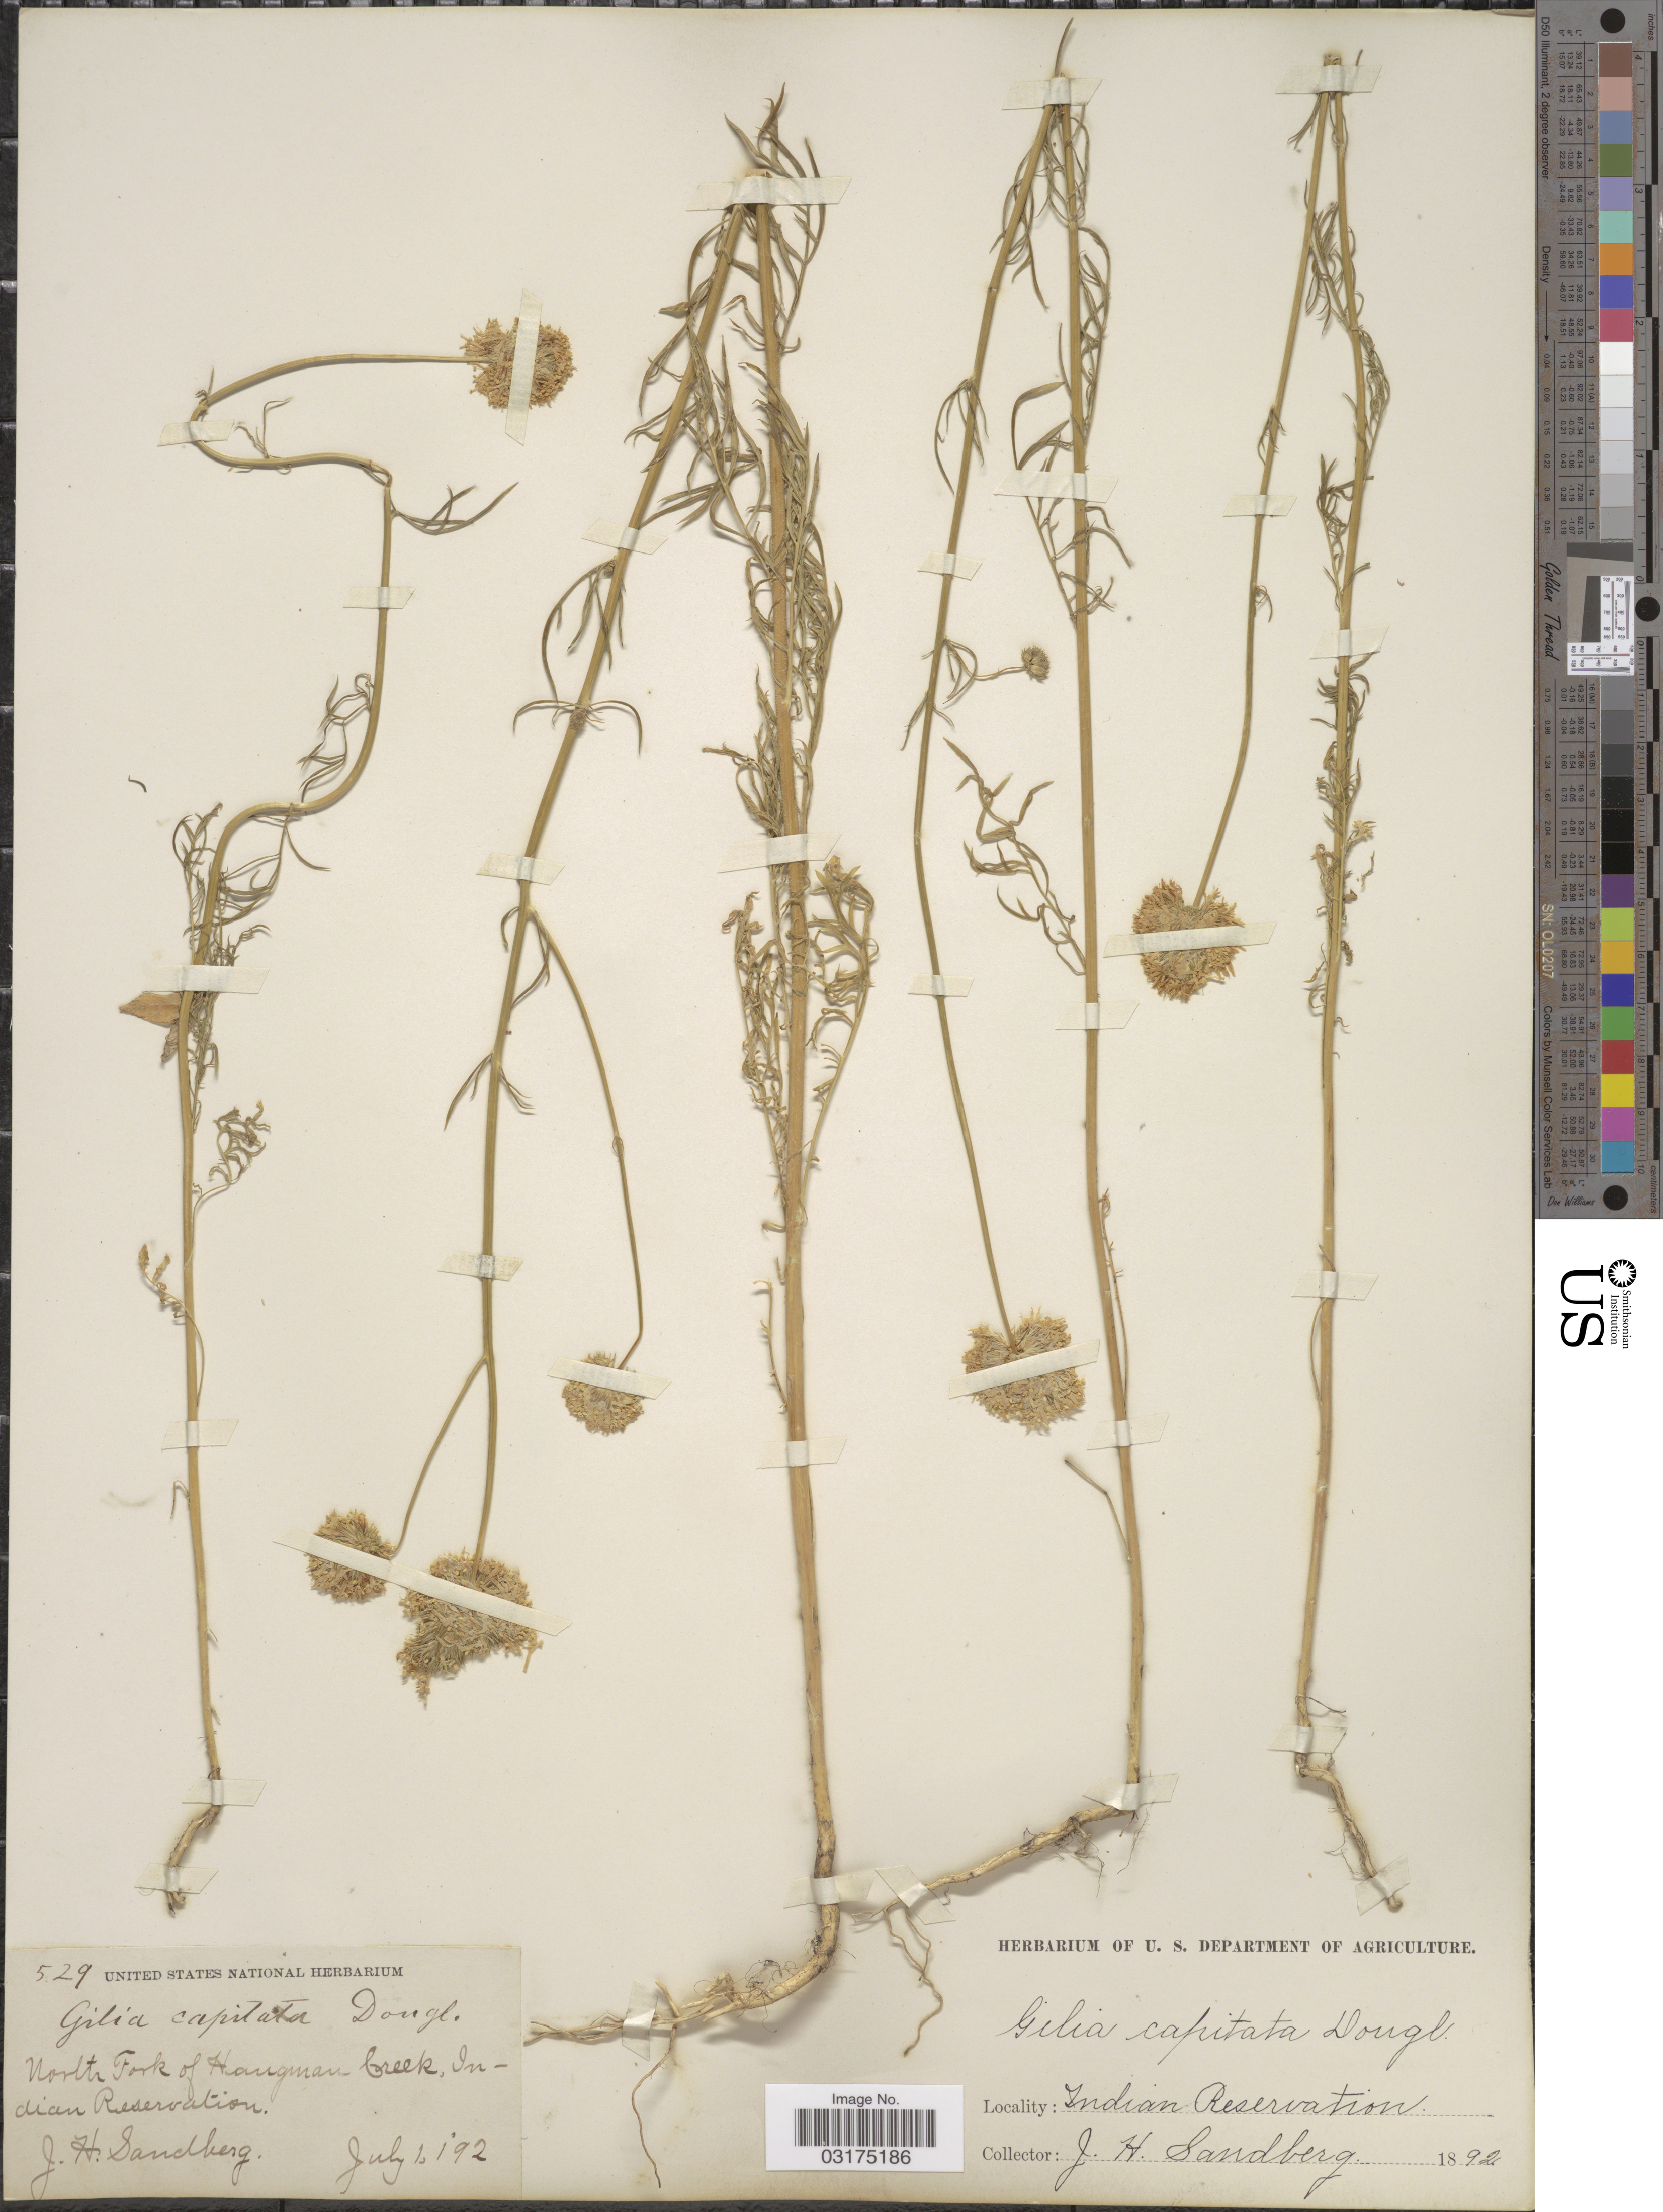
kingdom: Plantae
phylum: Tracheophyta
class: Magnoliopsida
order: Ericales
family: Polemoniaceae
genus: Gilia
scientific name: Gilia capitata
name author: Sims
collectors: J. H. Sandberg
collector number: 529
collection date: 1892-07-01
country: United States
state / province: Idaho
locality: North Fork of Hangman Creek, Indian Reservation.